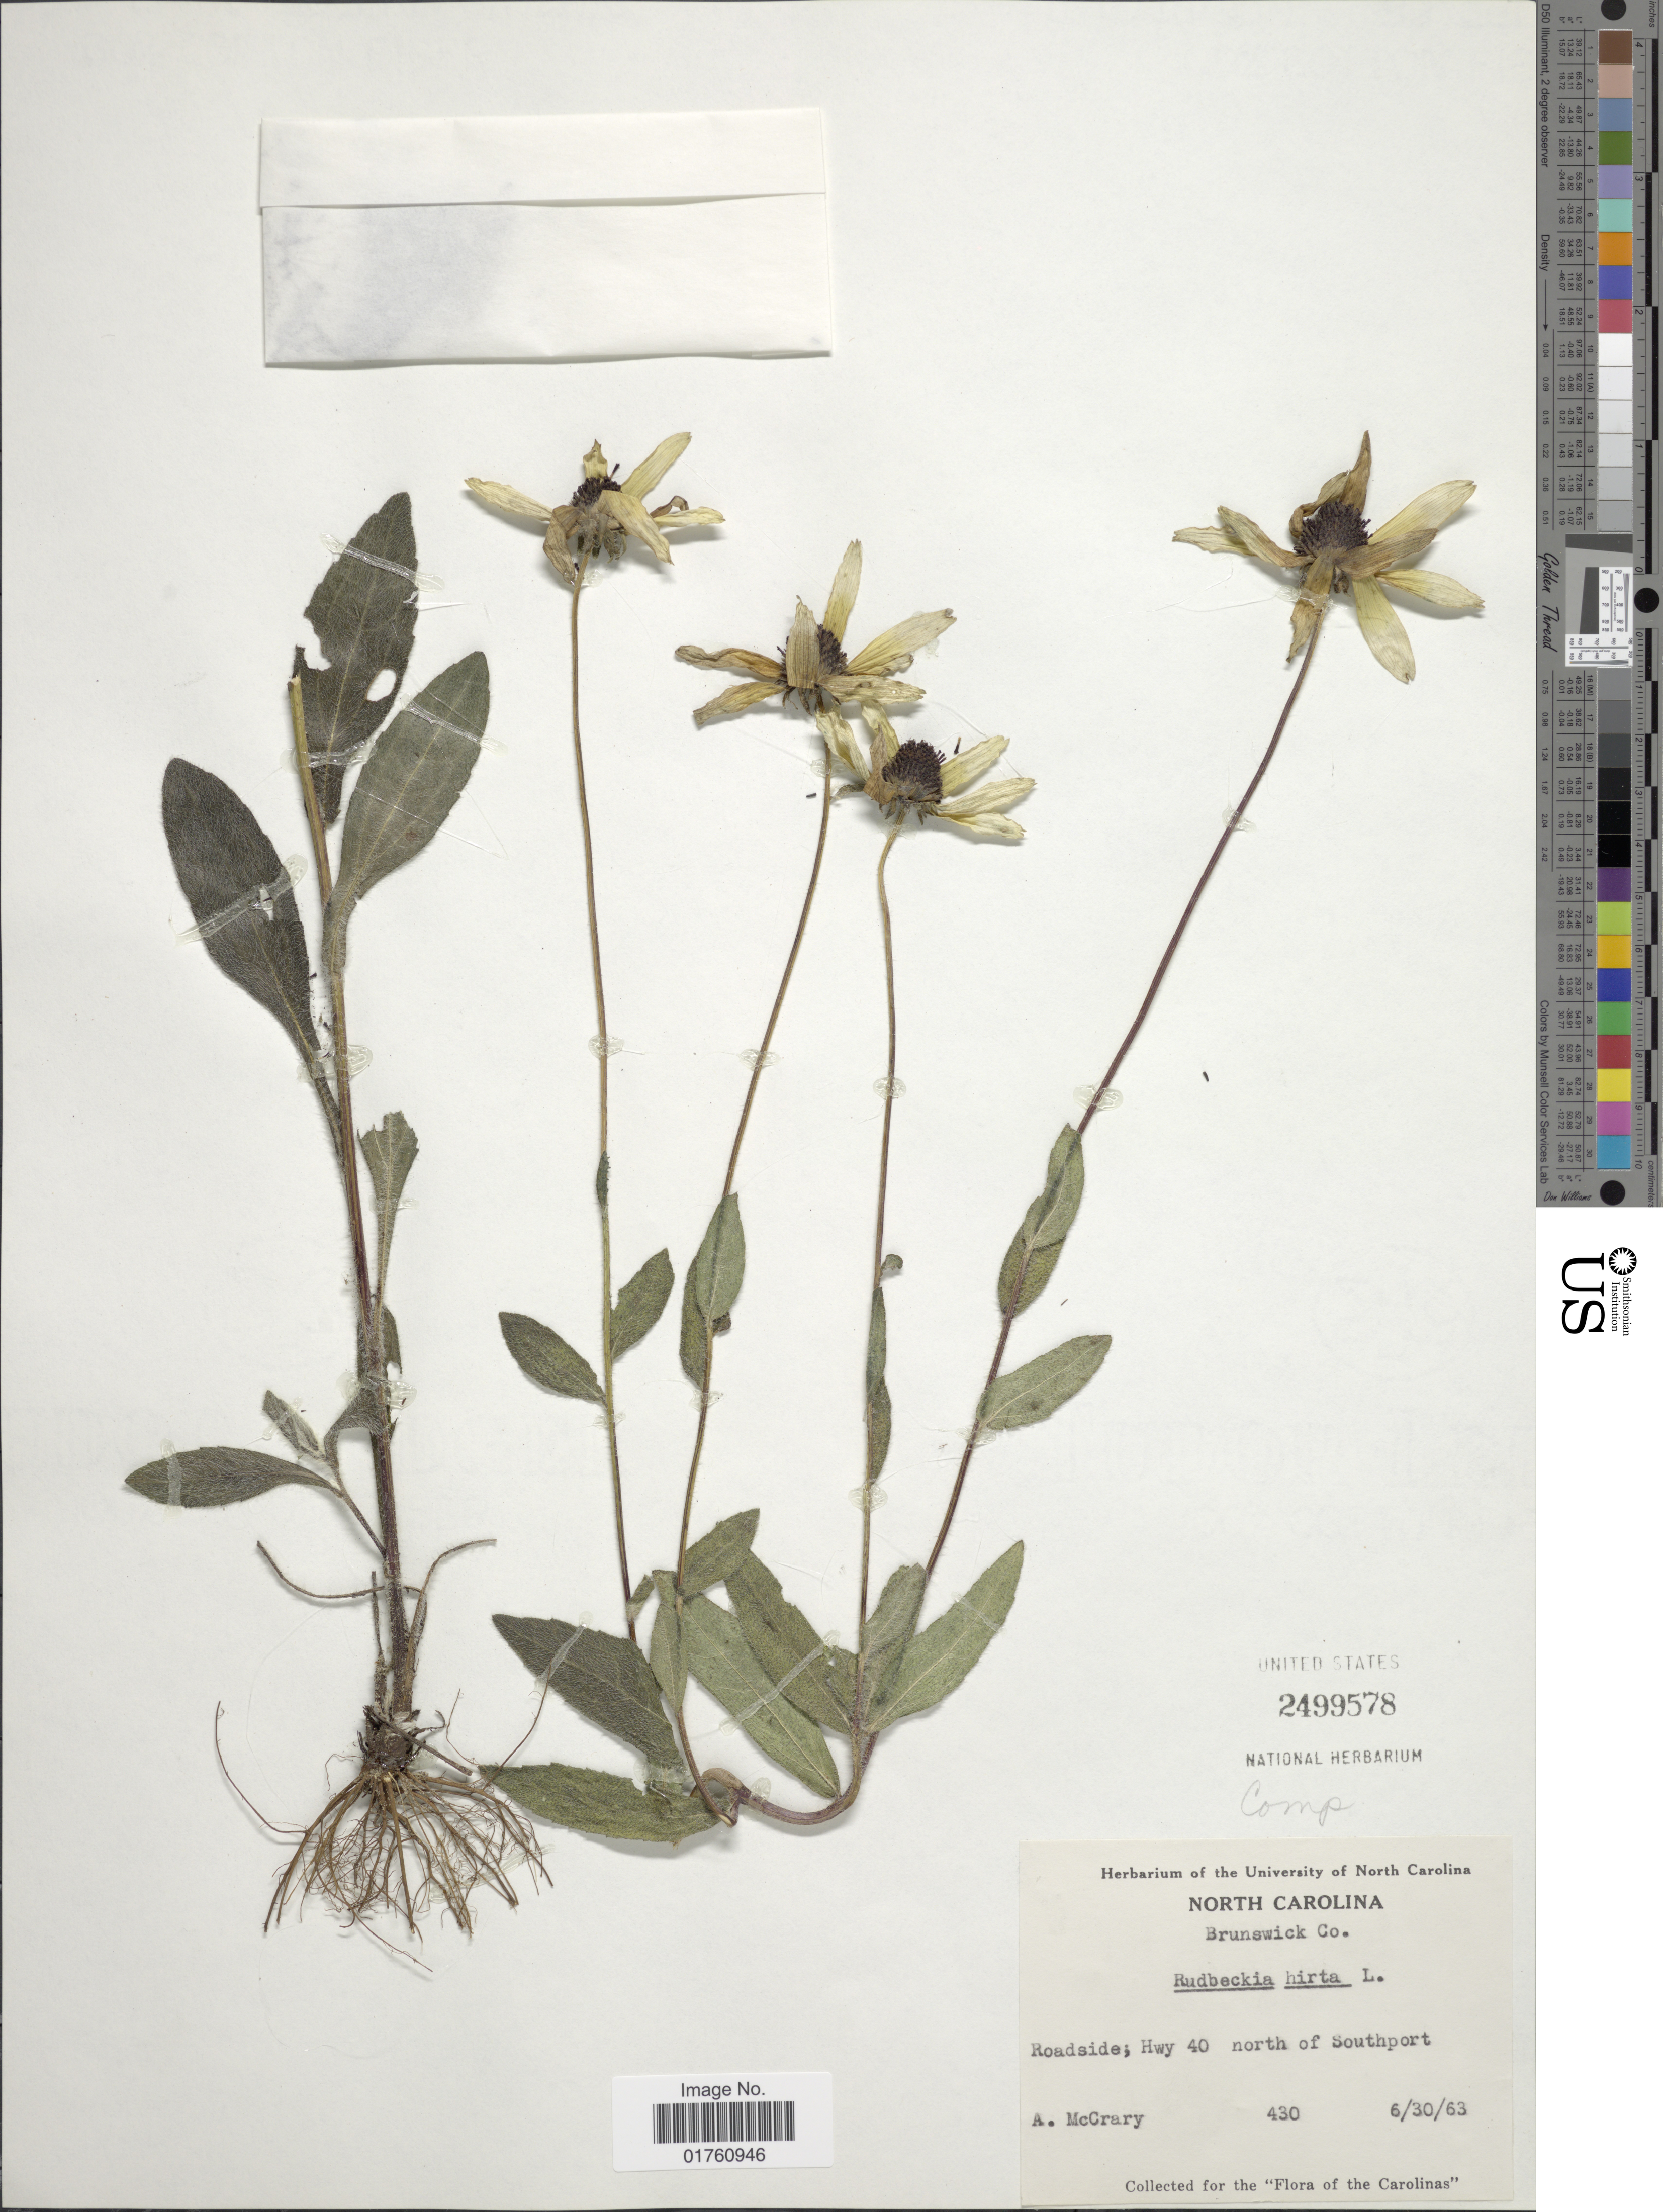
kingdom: Plantae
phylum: Tracheophyta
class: Magnoliopsida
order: Asterales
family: Asteraceae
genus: Rudbeckia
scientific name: Rudbeckia heliopsidis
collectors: A. McCrary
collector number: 430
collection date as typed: Transcribed d/m/y: 30/6/63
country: United States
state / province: North Carolina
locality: Brunswick Co. Roadside; Hwy 40 north of Southport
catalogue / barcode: US 2499578